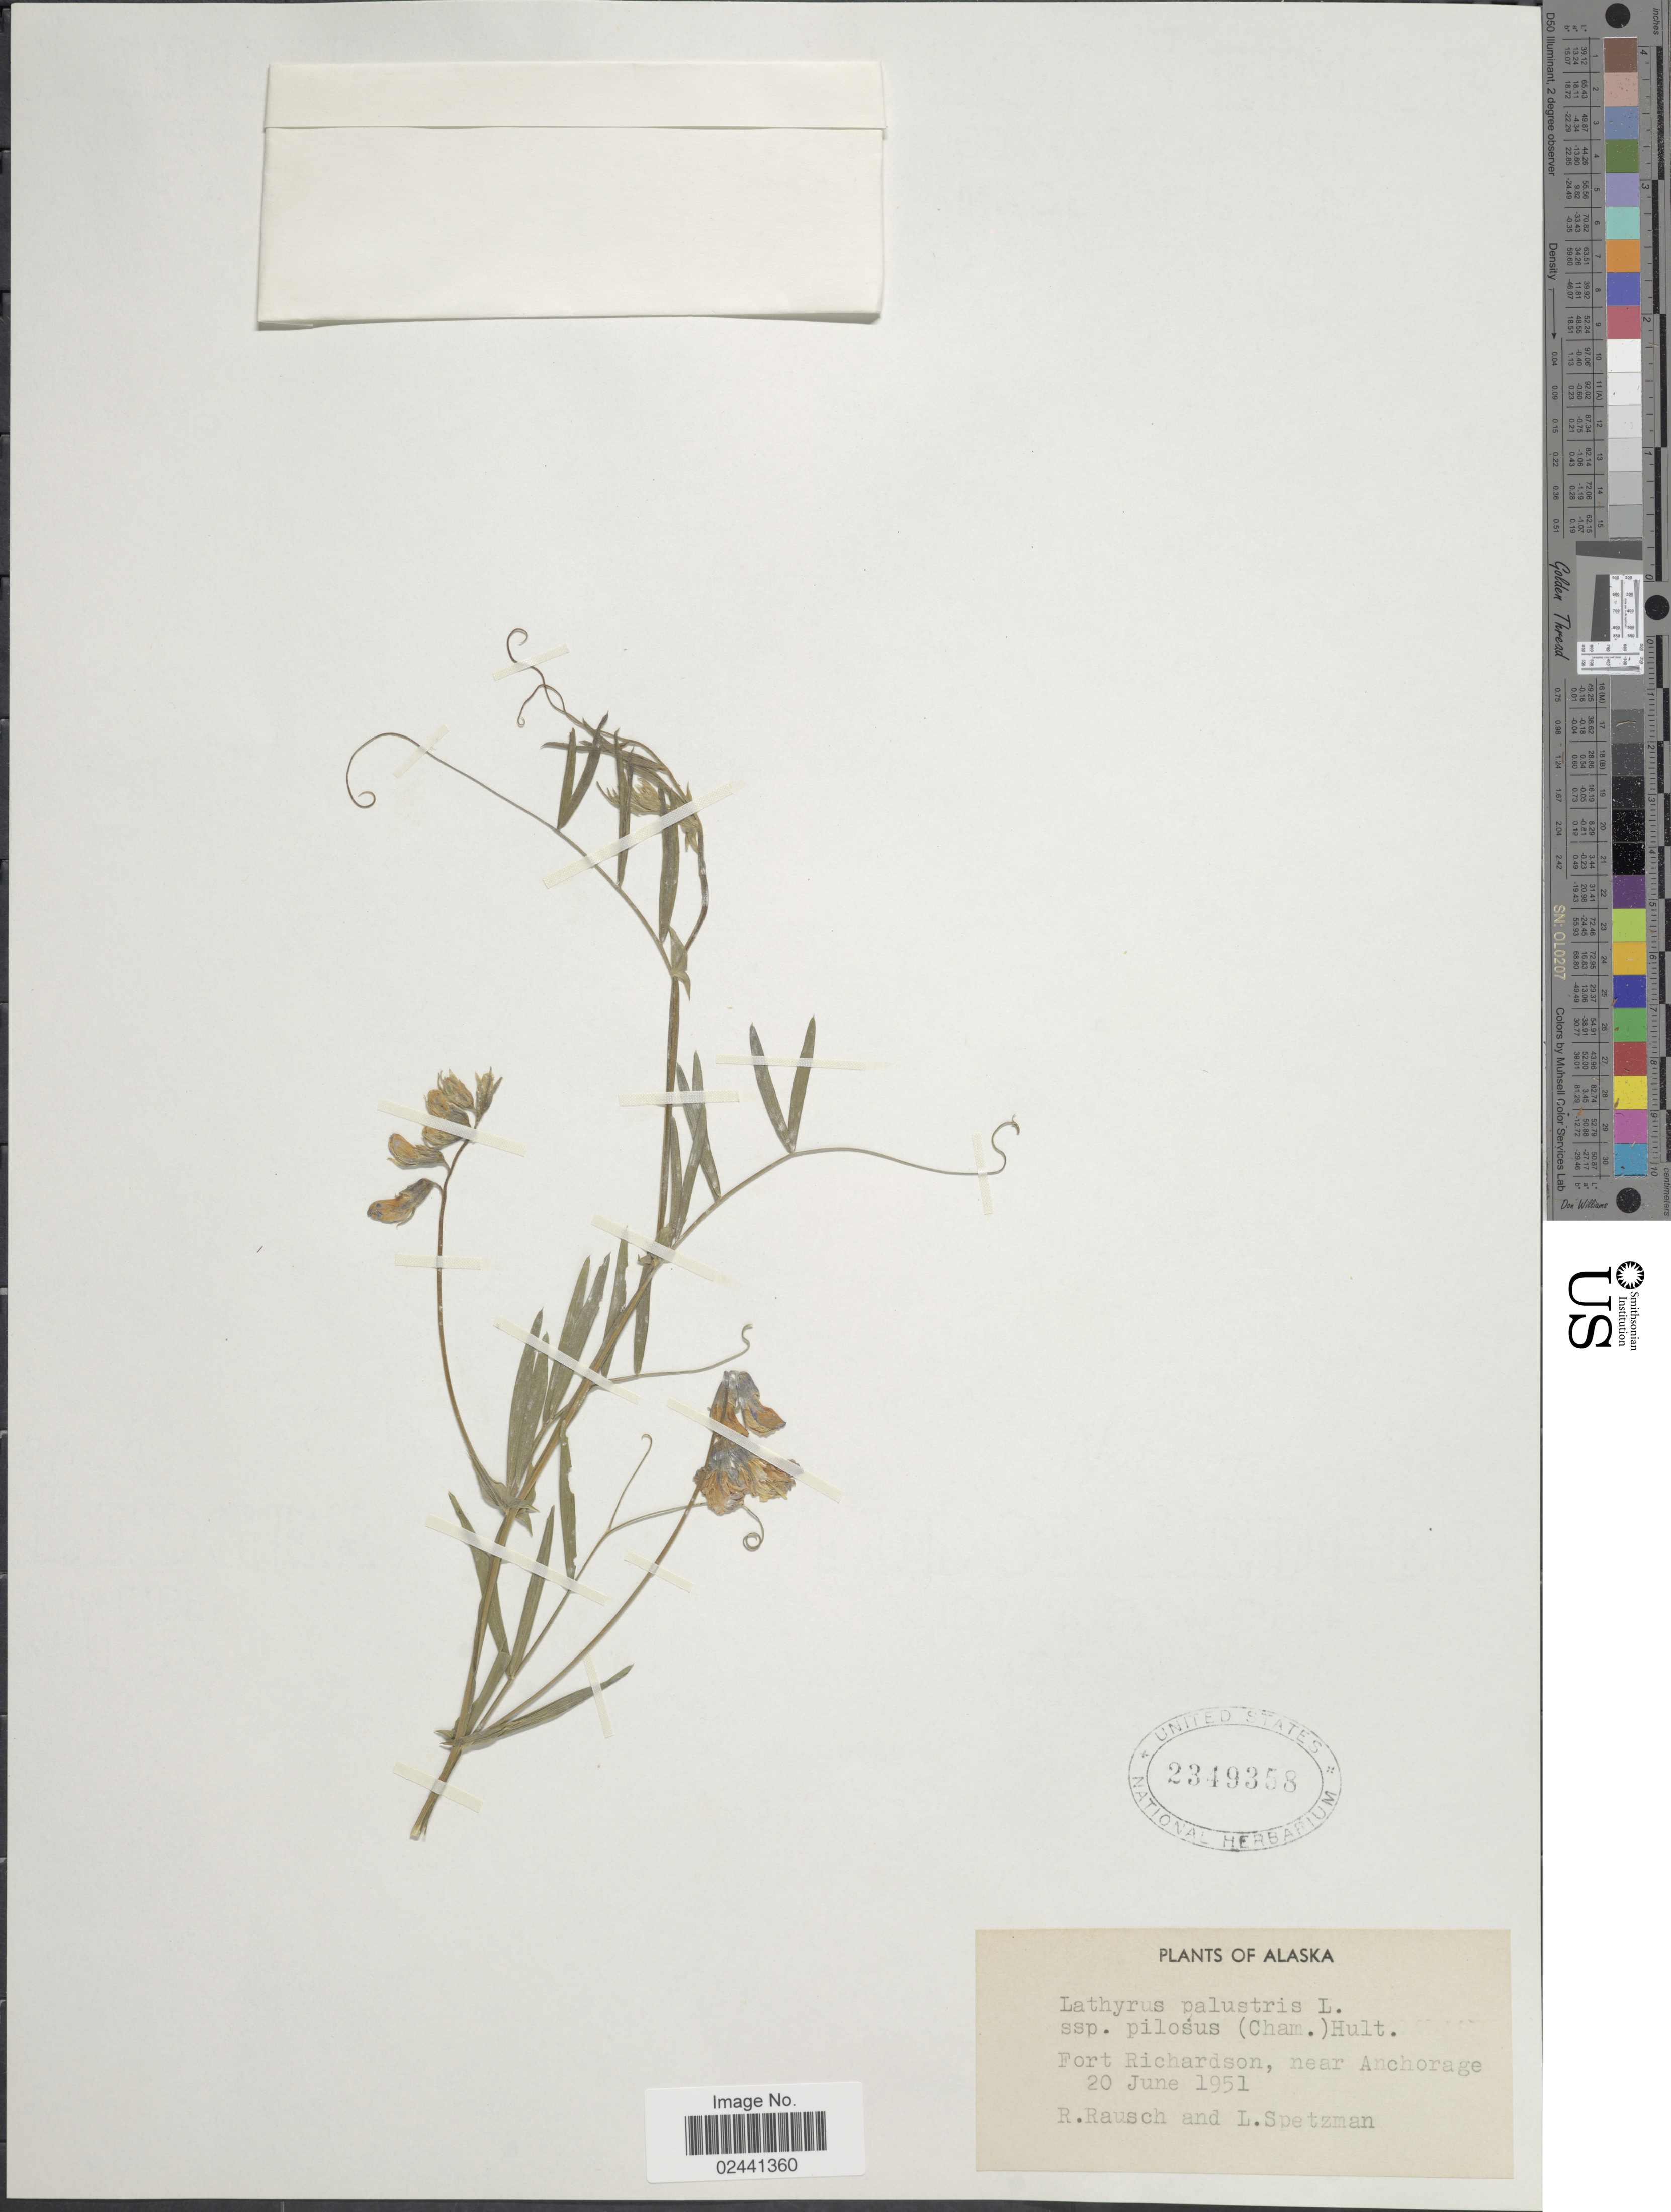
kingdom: Plantae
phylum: Tracheophyta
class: Magnoliopsida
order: Fabales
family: Fabaceae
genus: Lathyrus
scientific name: Lathyrus palustris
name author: L.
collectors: R. Rausch & L. Spetzman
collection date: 1951-06-20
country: United States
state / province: Alaska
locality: Fort Richardson, near Anchorage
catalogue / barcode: US 2349358